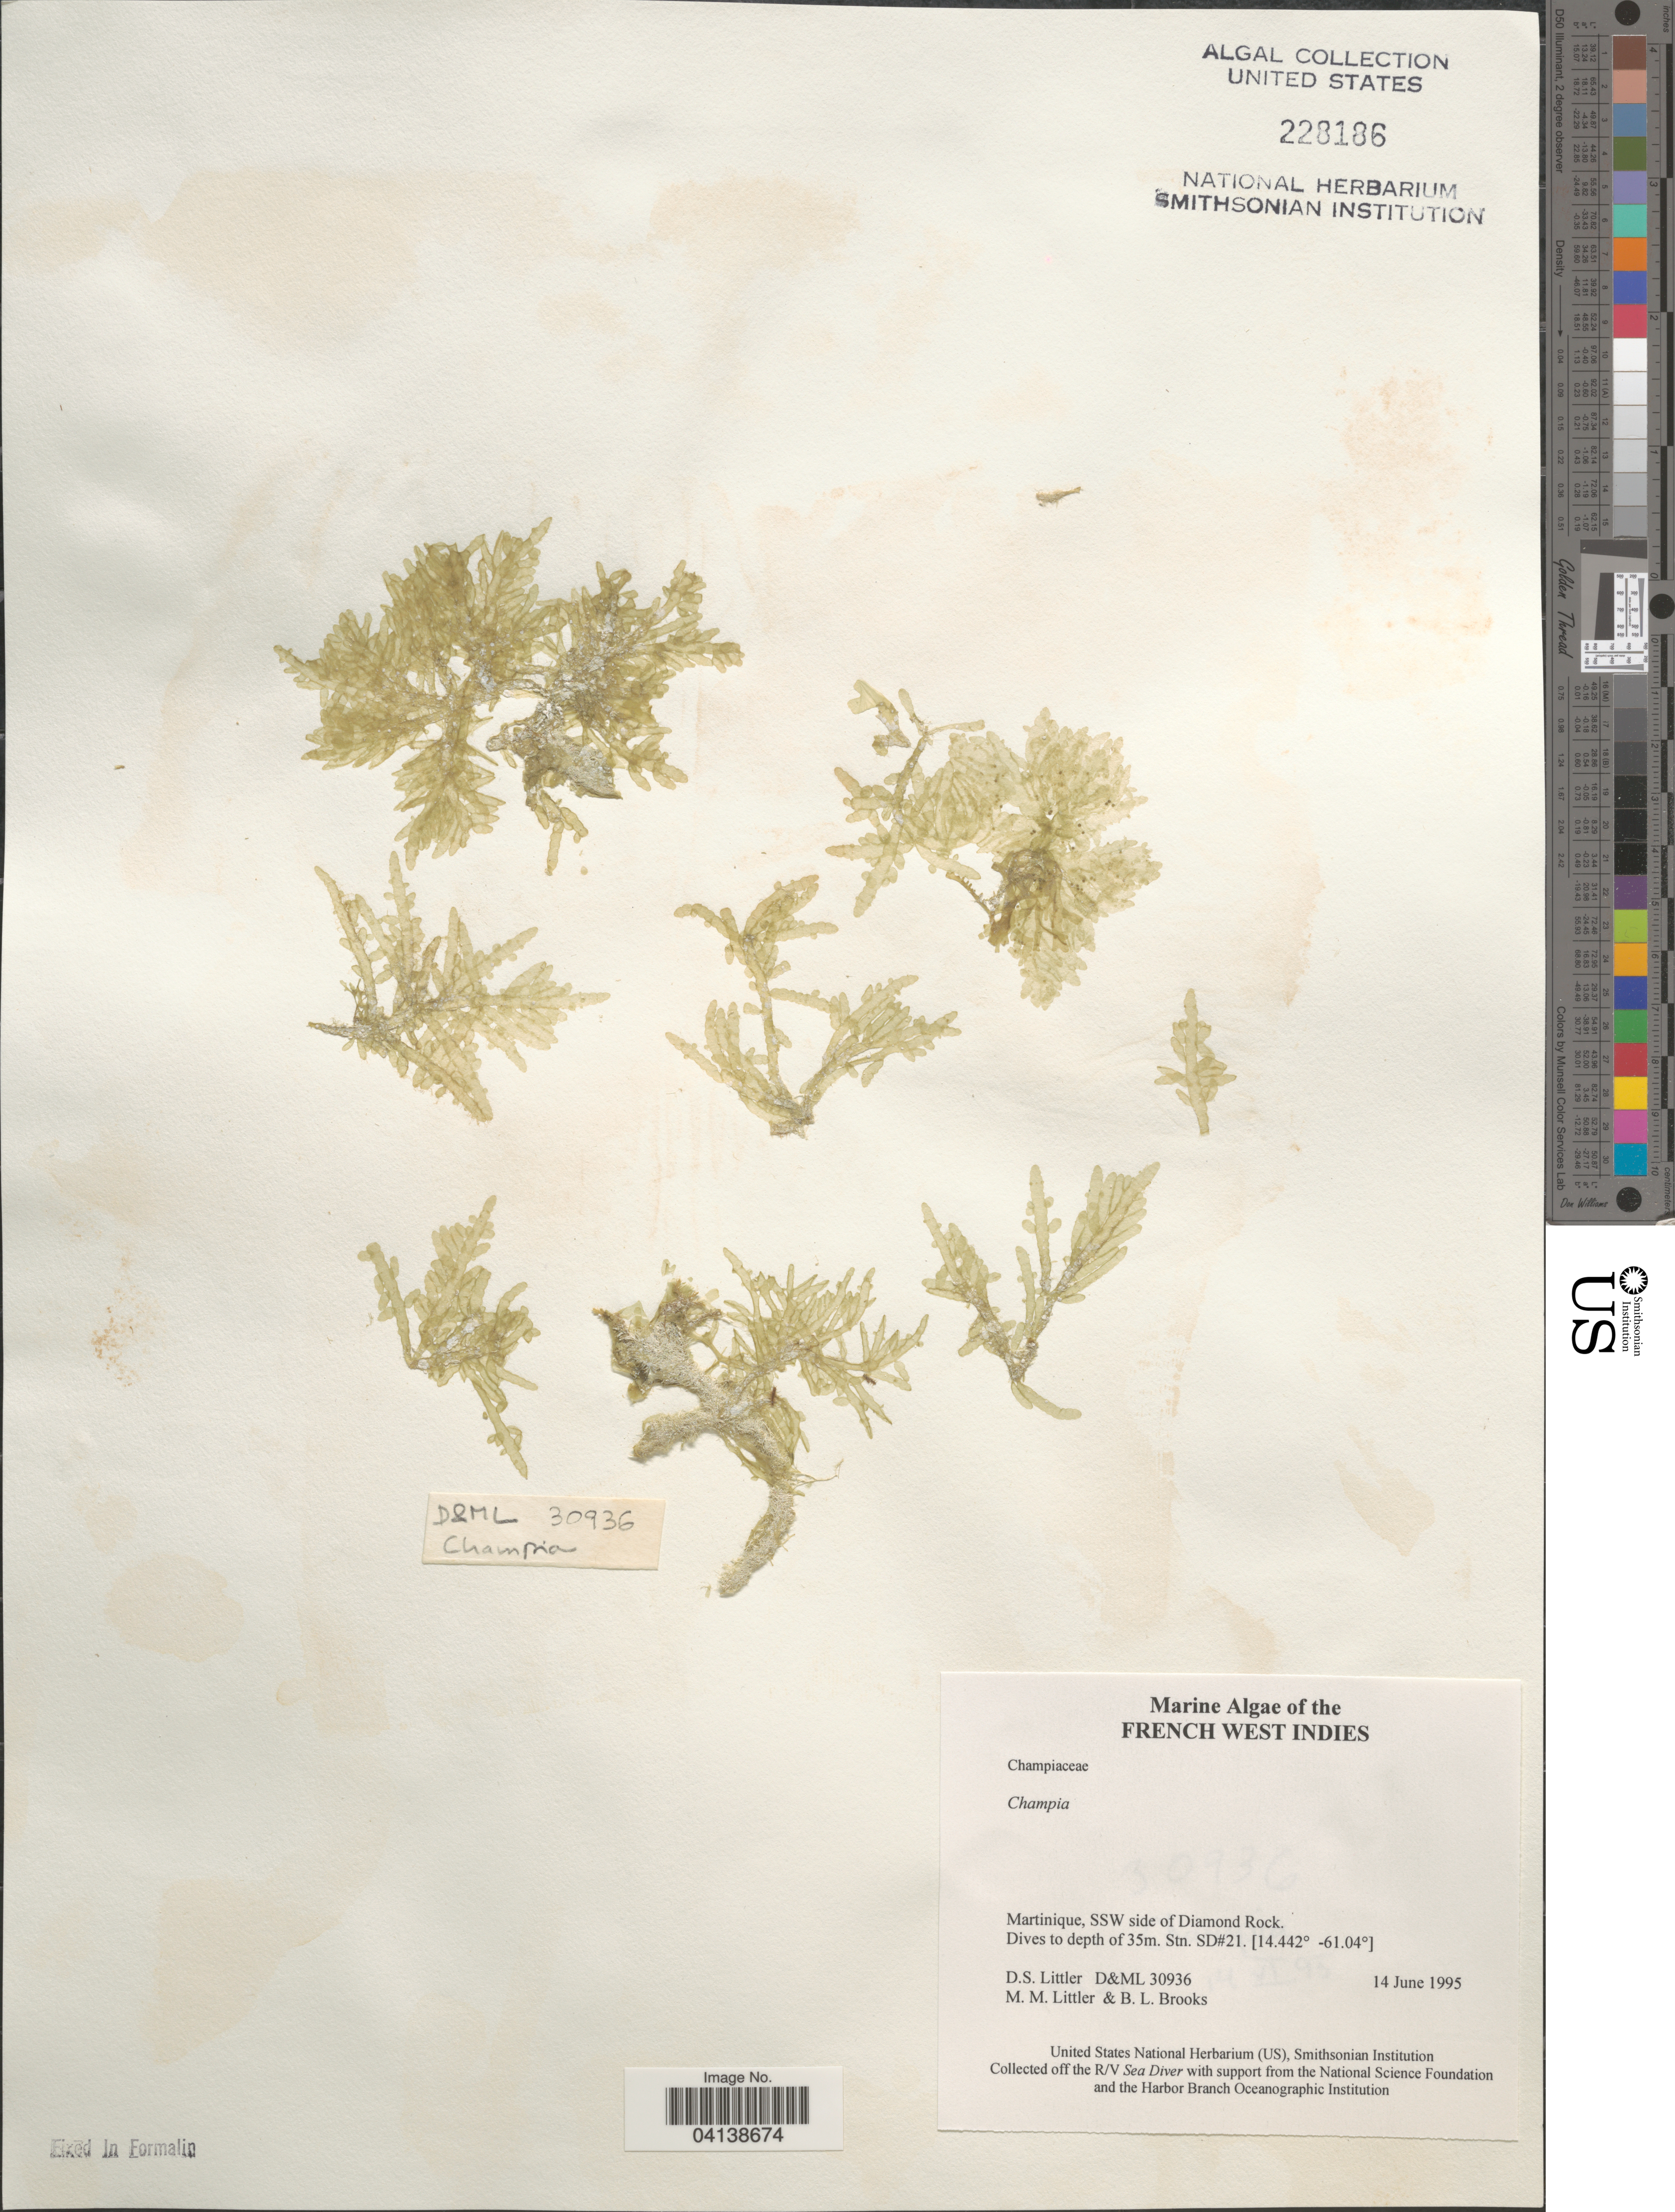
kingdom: Plantae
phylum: Rhodophyta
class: Florideophyceae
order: Rhodymeniales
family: Champiaceae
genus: Champia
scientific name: Champia sp.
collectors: D. S. Littler & B. Brooks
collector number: D&ML30936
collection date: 1995-06-14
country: Martinique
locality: French West Indies. SSW side of Diamond Rock. Stn. SD#21.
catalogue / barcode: US 228186